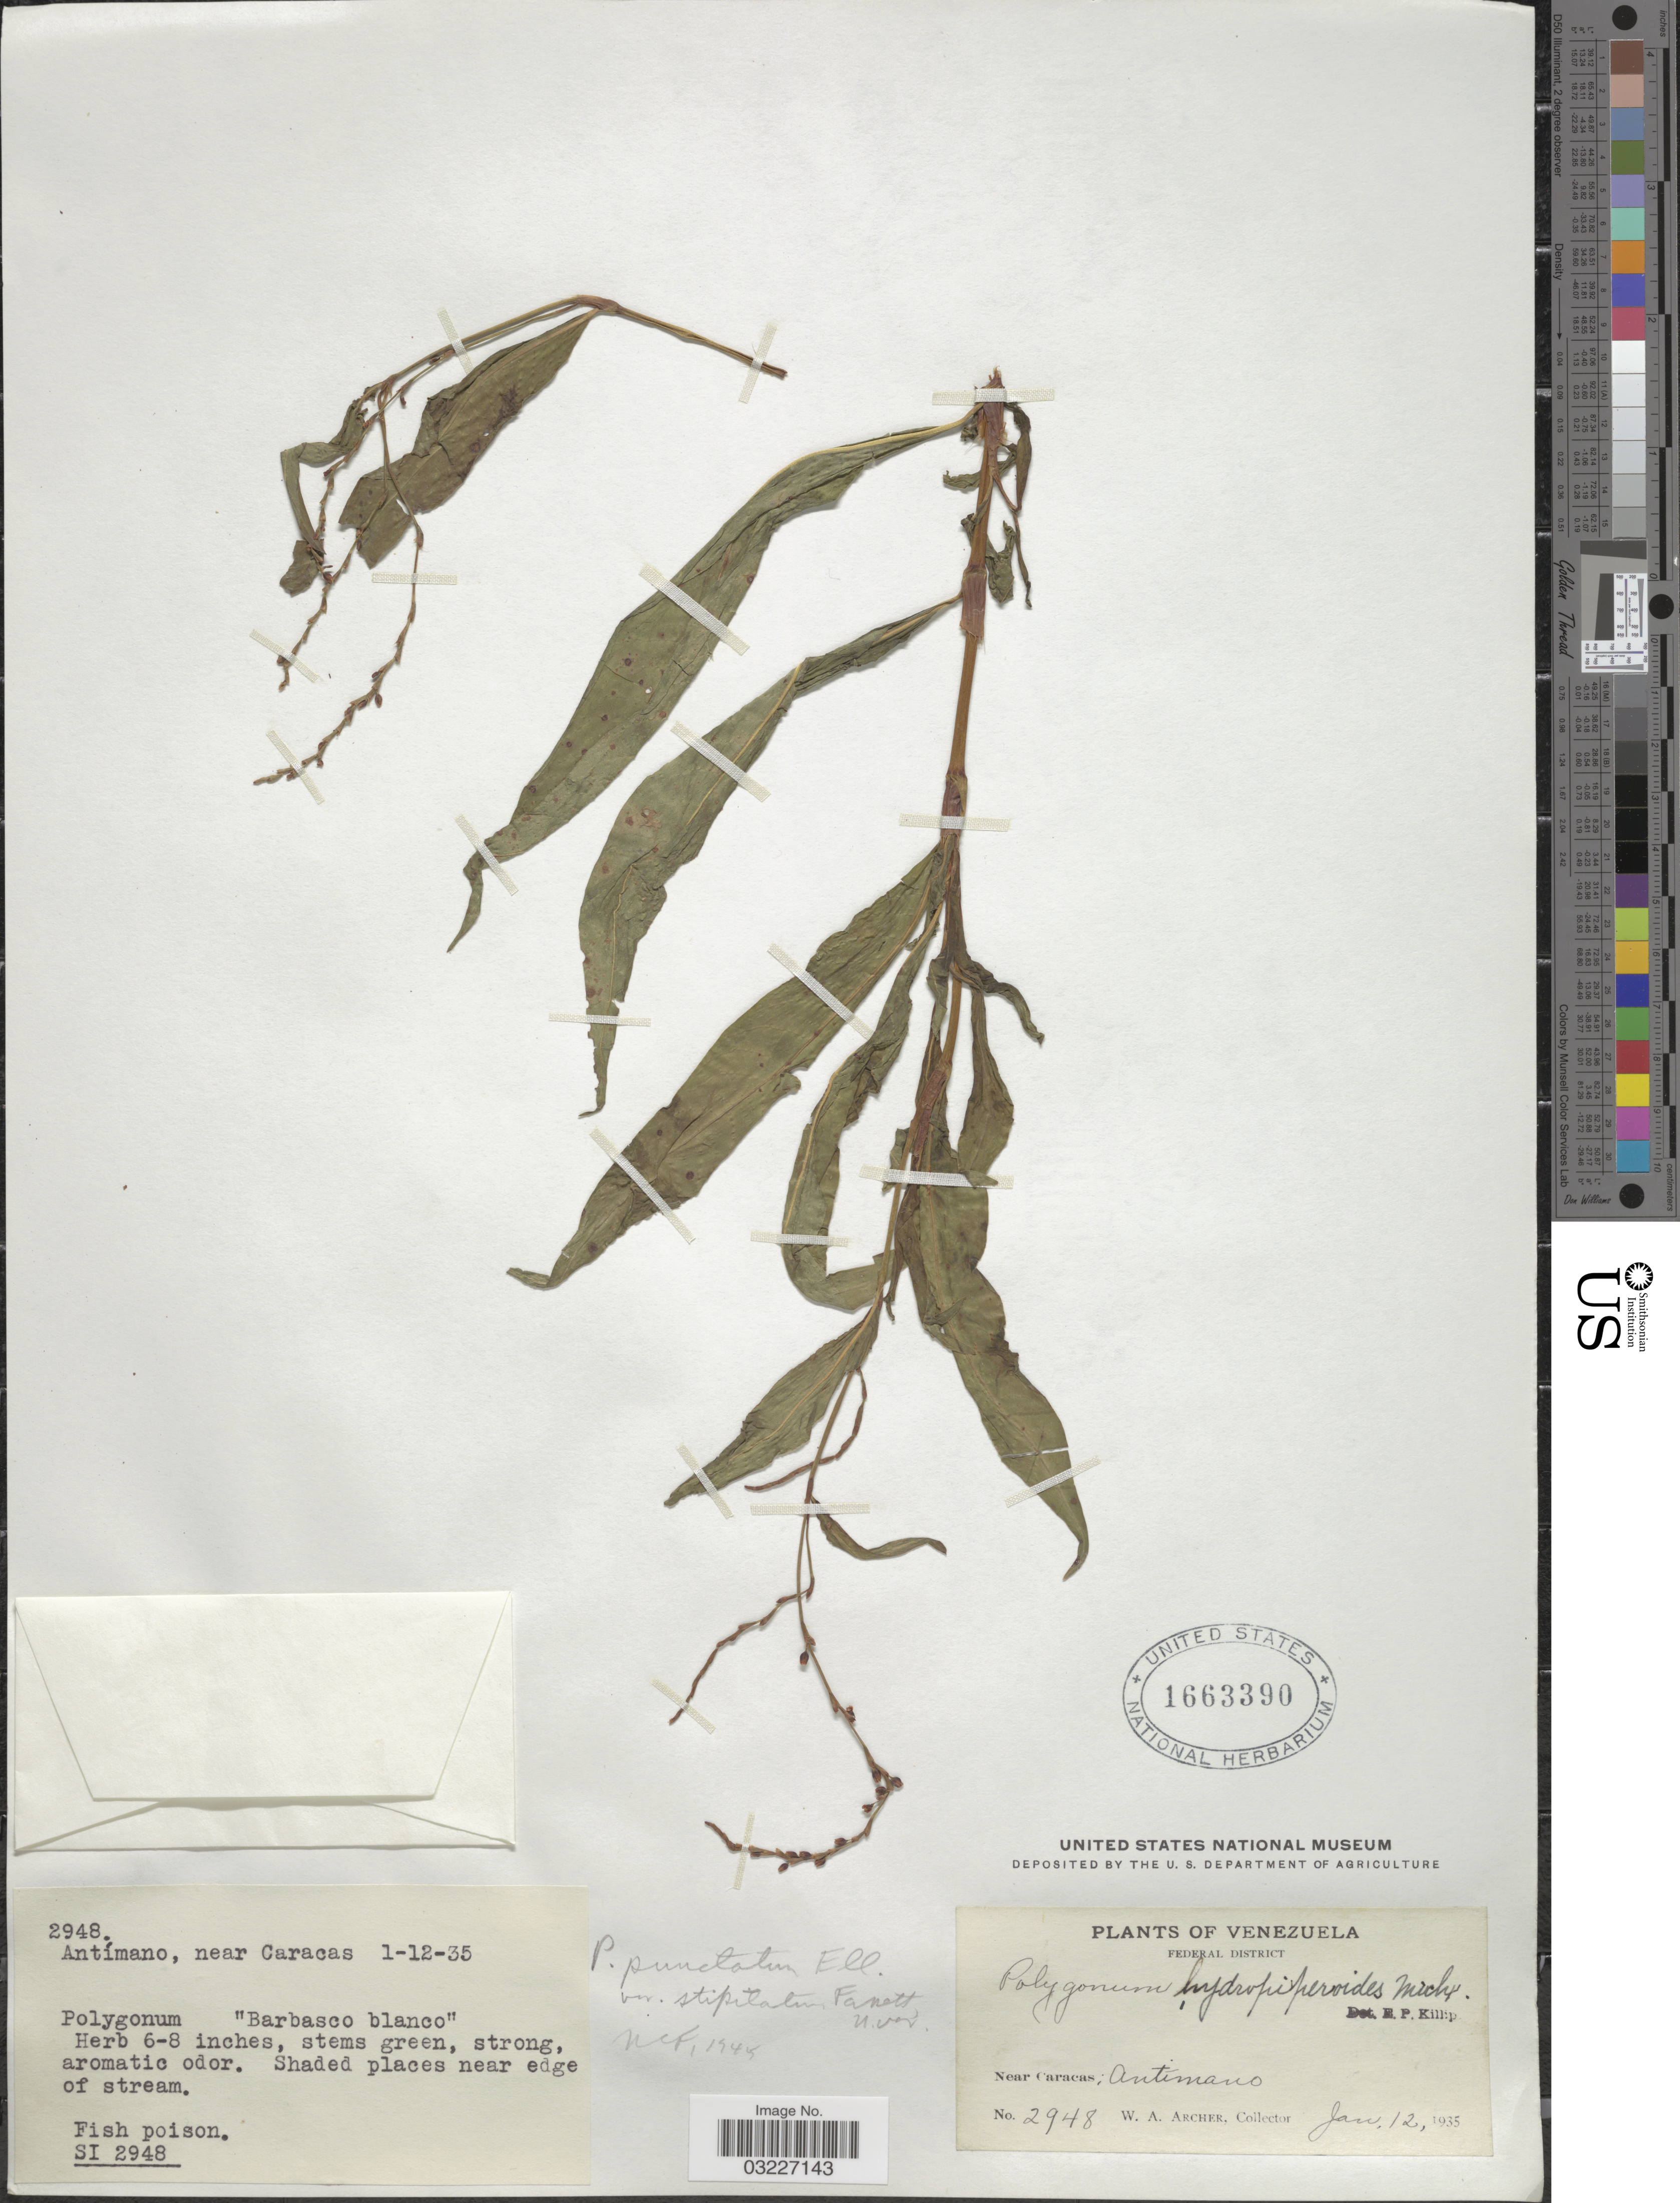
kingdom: Plantae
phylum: Tracheophyta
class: Magnoliopsida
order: Caryophyllales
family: Polygonaceae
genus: Persicaria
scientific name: Persicaria punctata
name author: (Elliott) Small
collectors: W. Archer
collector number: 2948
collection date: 1935-01-12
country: Venezuela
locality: Federal District. Near Caracas, Antímano.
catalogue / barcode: US 1663390